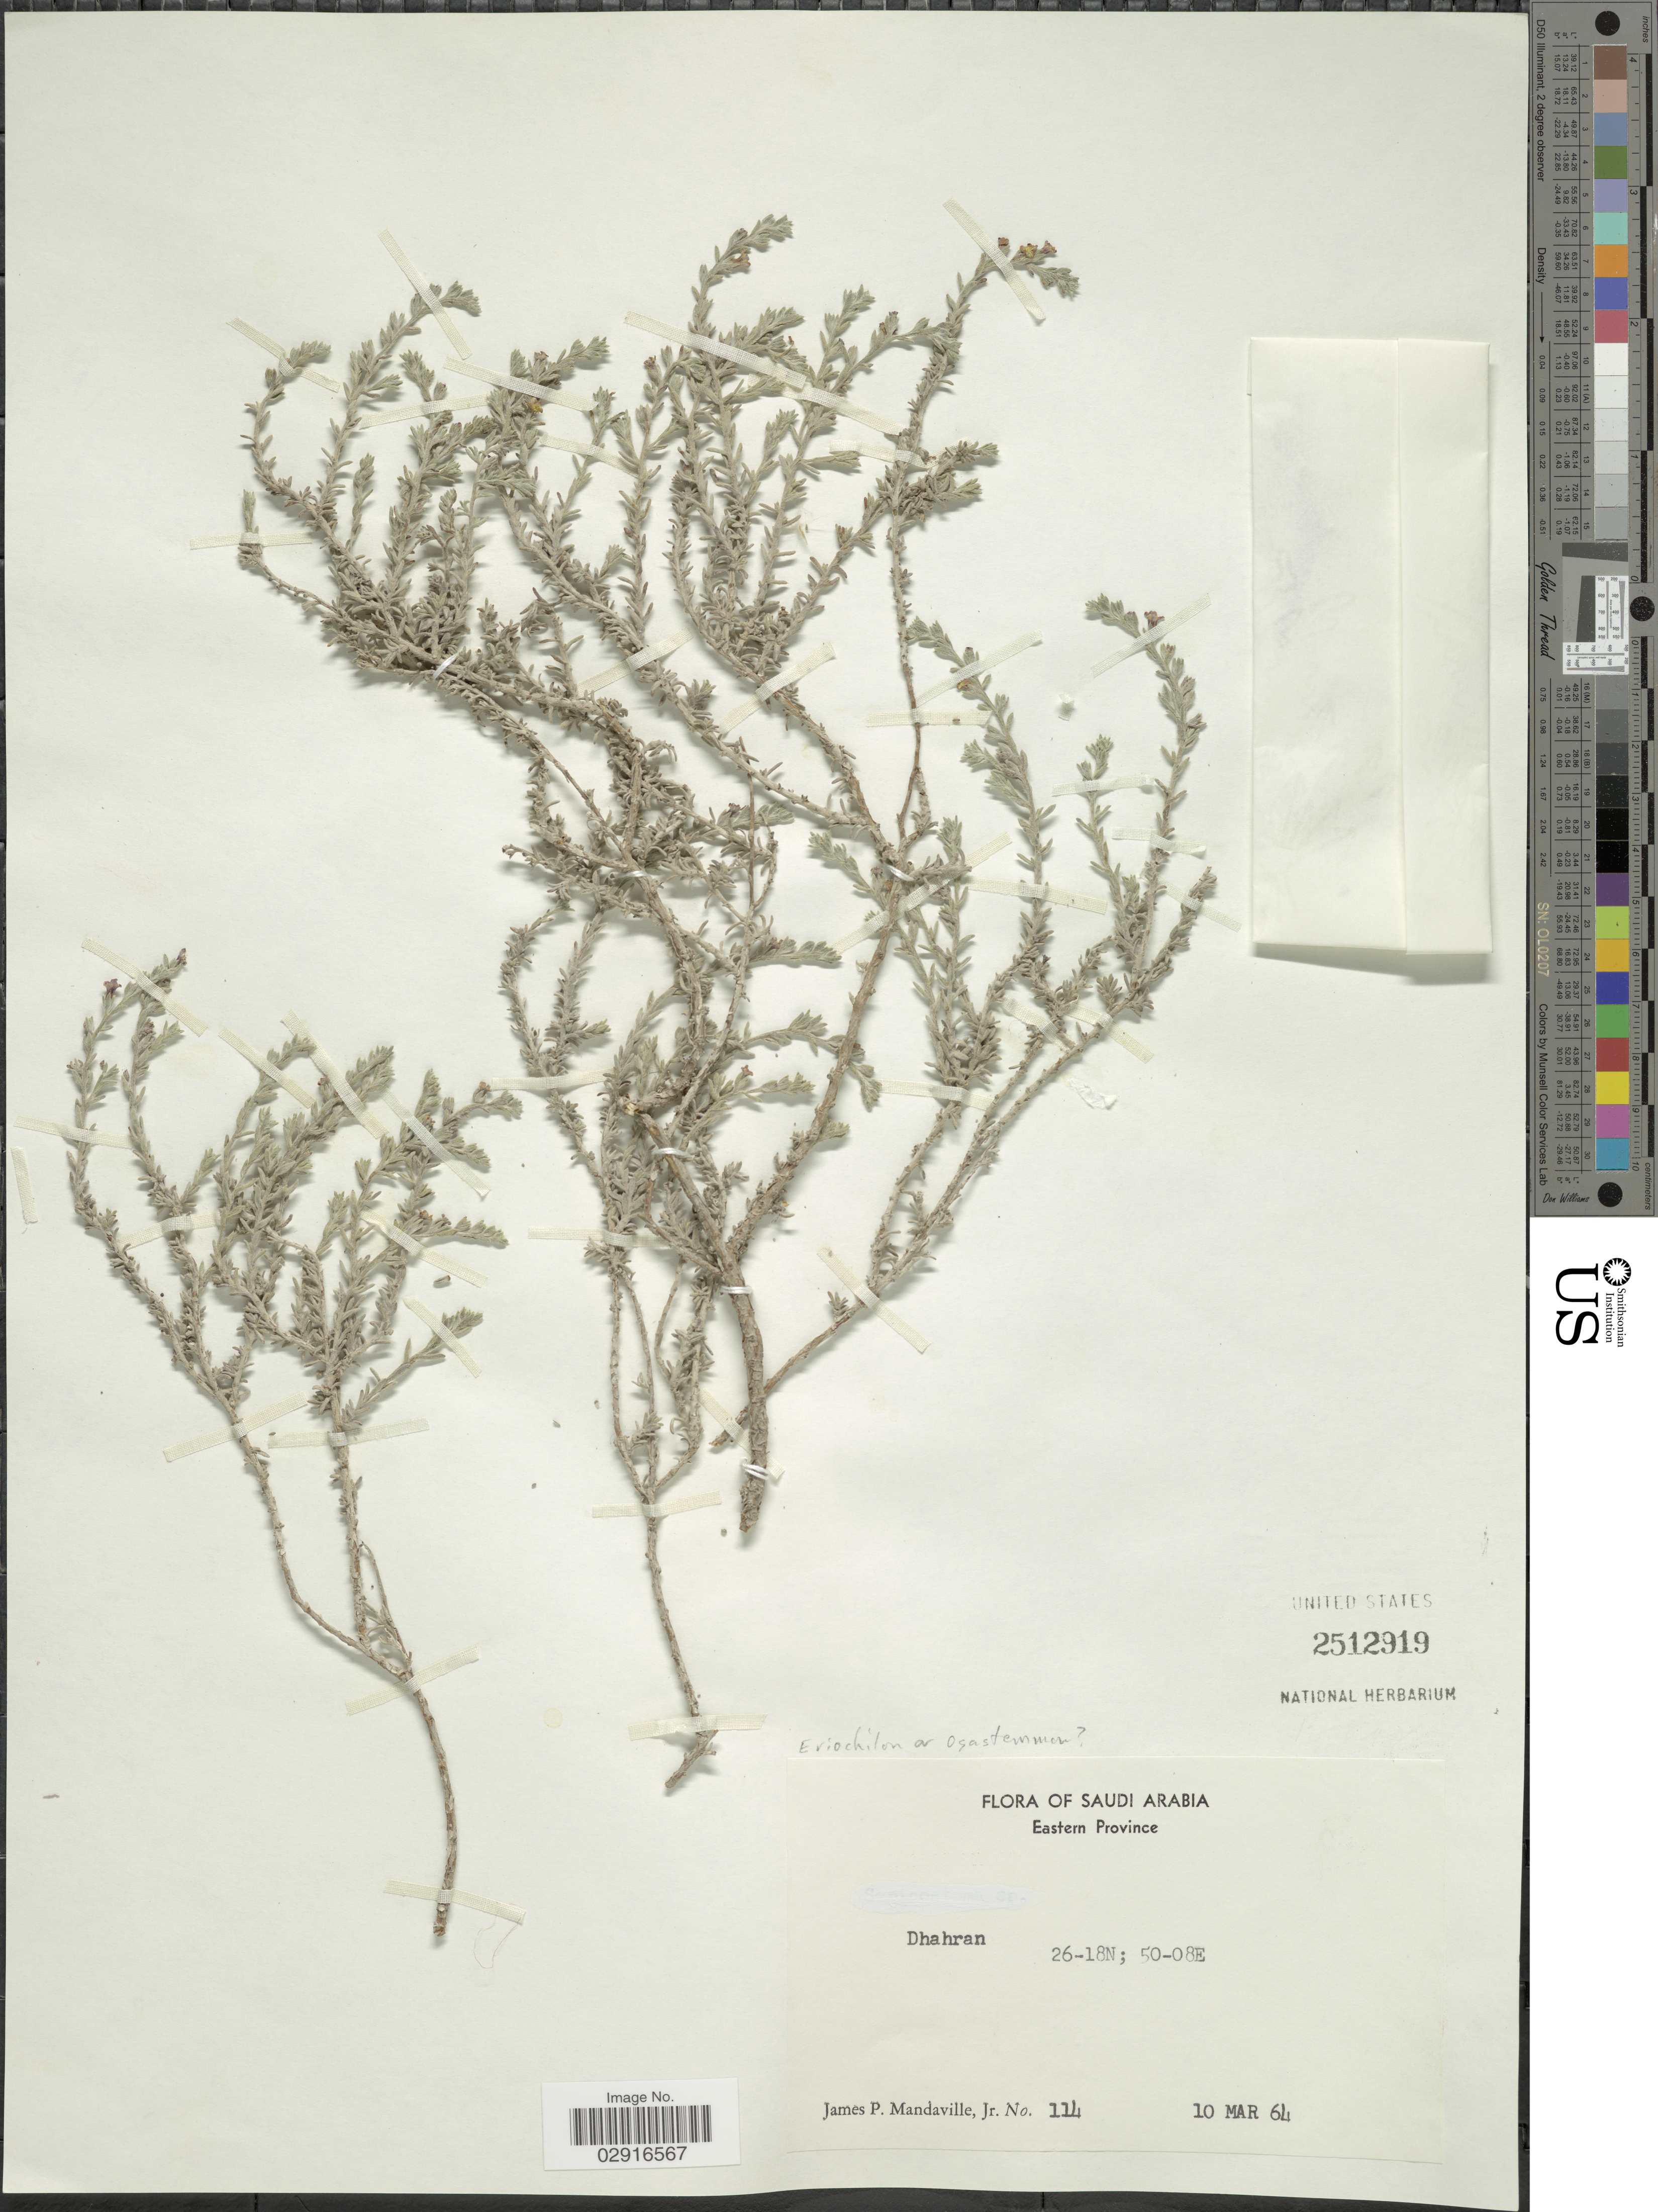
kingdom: Plantae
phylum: Tracheophyta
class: Magnoliopsida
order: Boraginales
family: Boraginaceae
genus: Echiochilon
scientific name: Echiochilon sp.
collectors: J. Mandaville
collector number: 114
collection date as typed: Transcribed d/m/y: 10/3/64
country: Saudi Arabia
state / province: Ash Sharqiyah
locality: Eastern Province. Dhahran.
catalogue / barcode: US 2512919